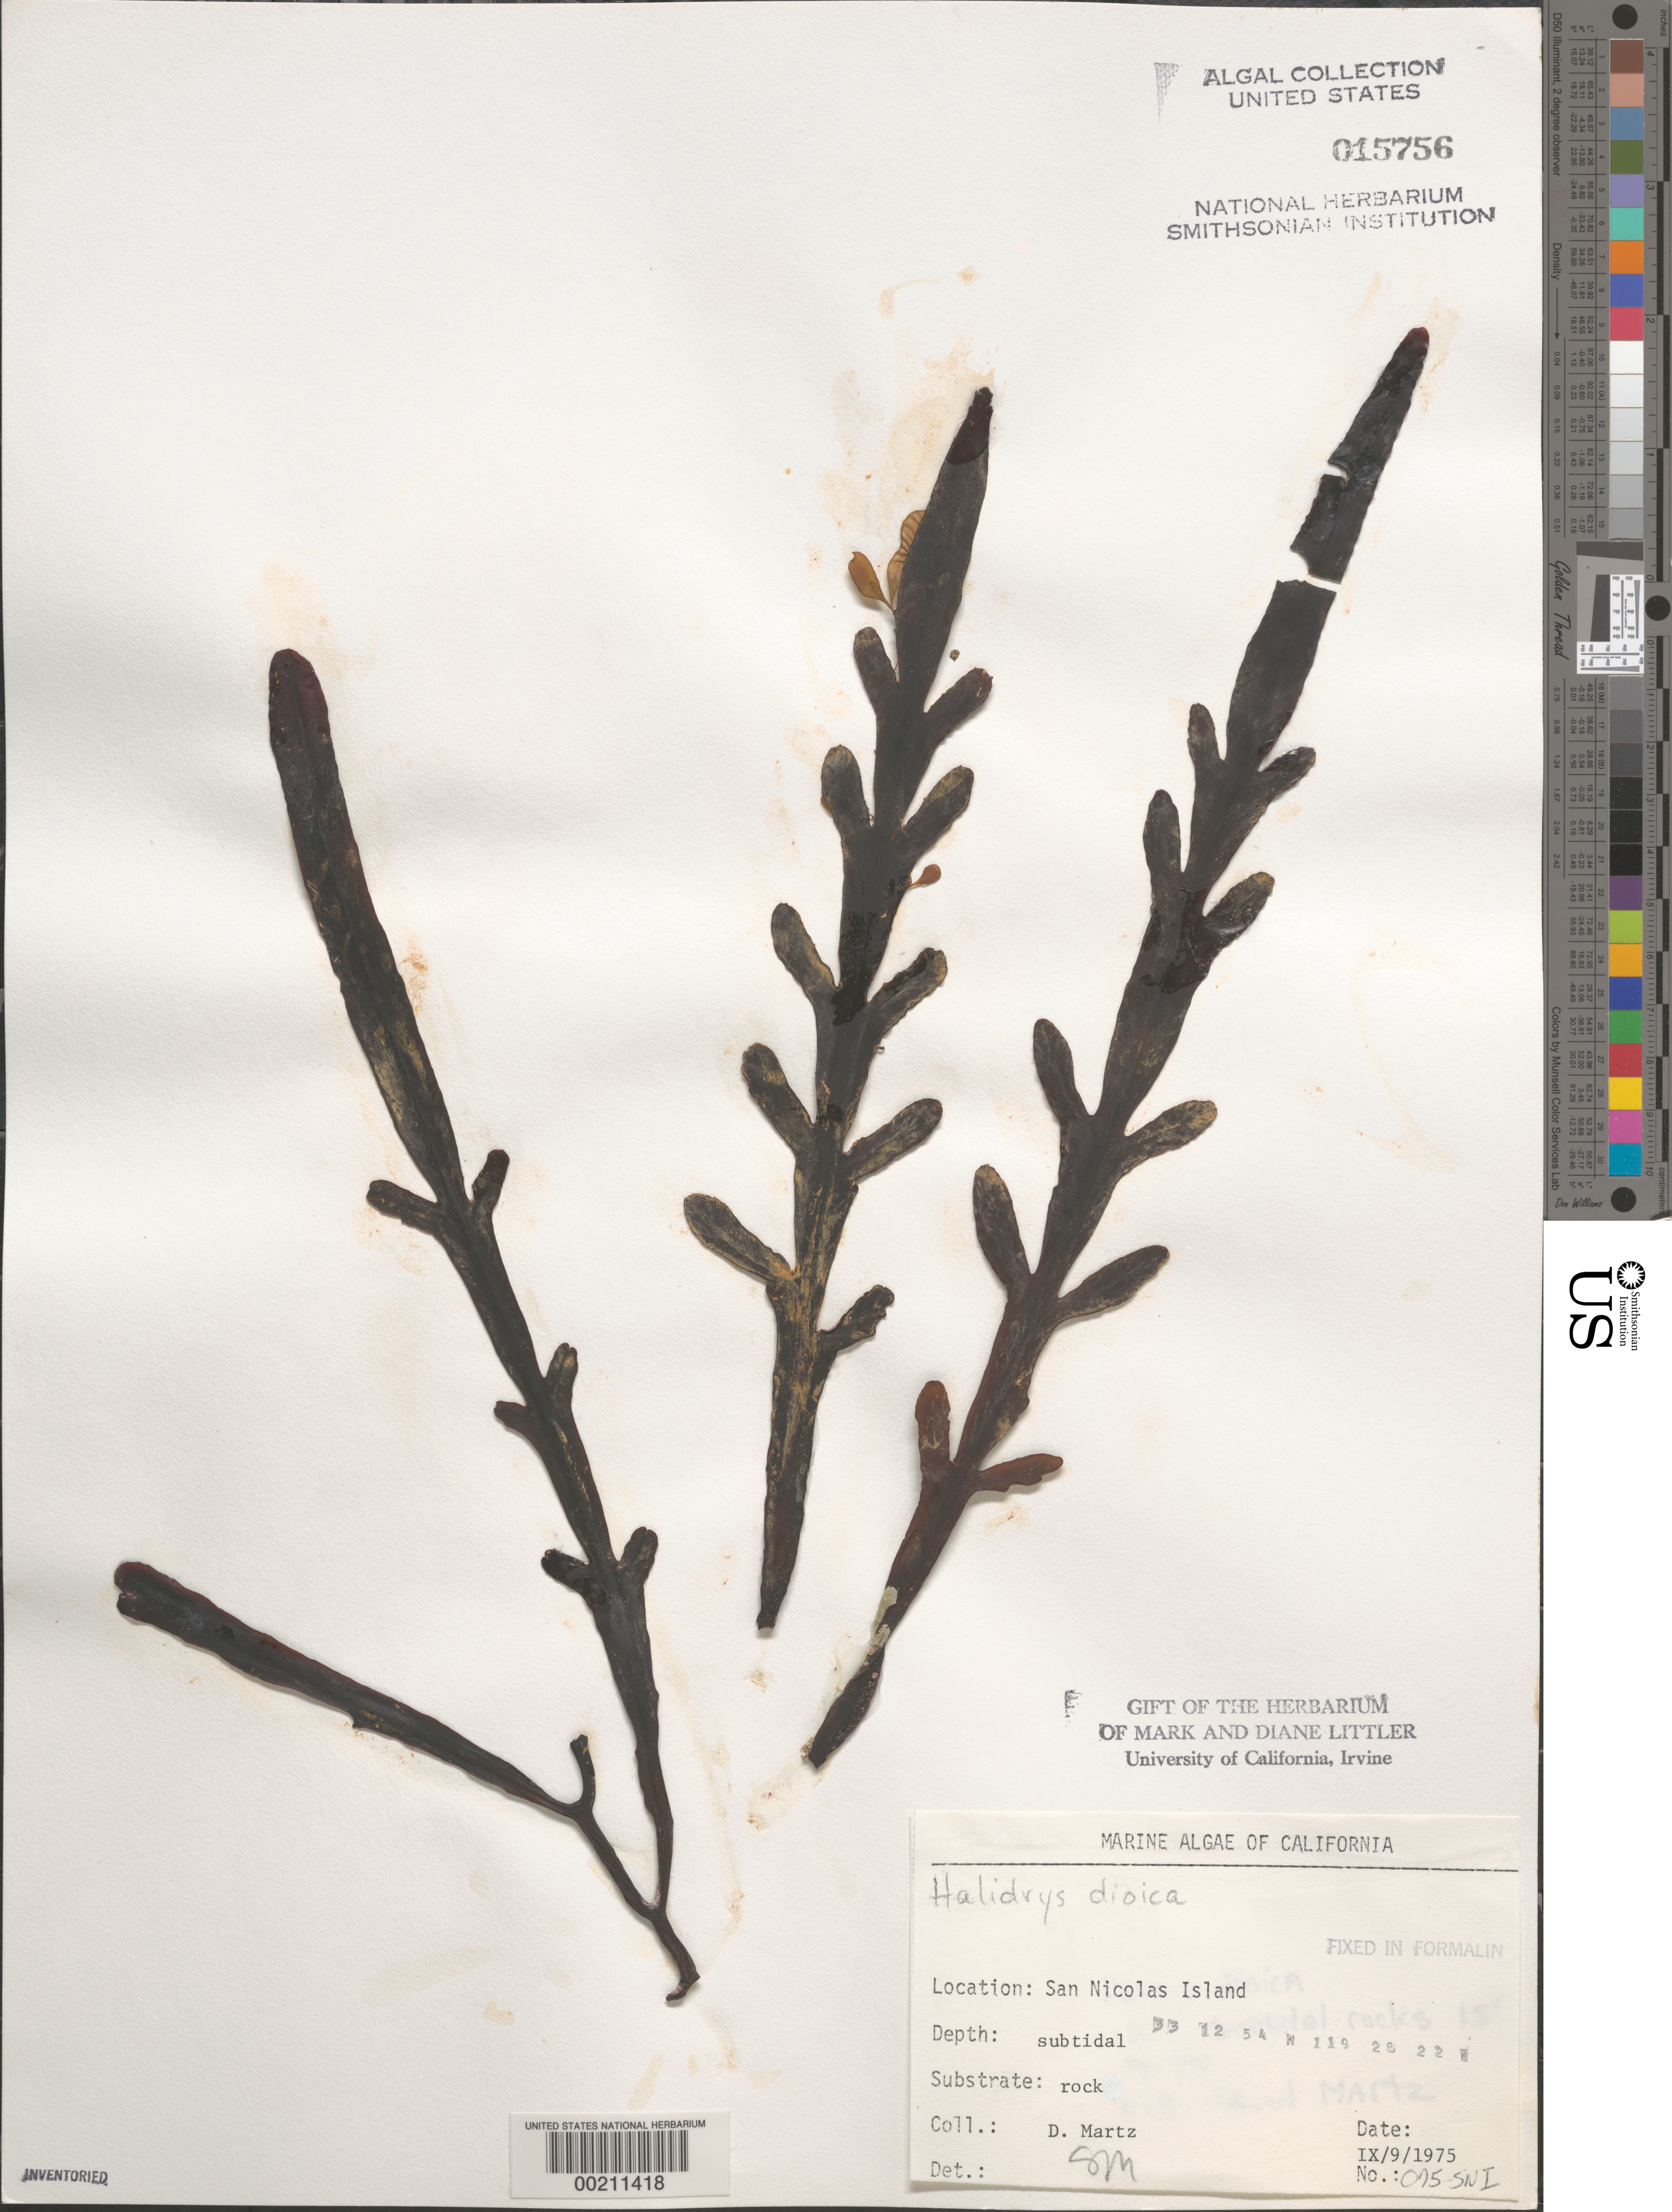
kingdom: Chromista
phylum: Ochrophyta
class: Phaeophyceae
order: Fucales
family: Sargassaceae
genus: Halidrys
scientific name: Halidrys dioica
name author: N.L. Gardner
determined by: Murray, S. N.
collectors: D. Martz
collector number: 075-sni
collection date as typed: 09 Sep 1975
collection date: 1975-09-09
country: United States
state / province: California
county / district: Ventura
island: San Nicolas Island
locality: Dutch Harbor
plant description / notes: BLM-SOCALBIGHT Rocky Intertidal Survey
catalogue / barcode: US 15756